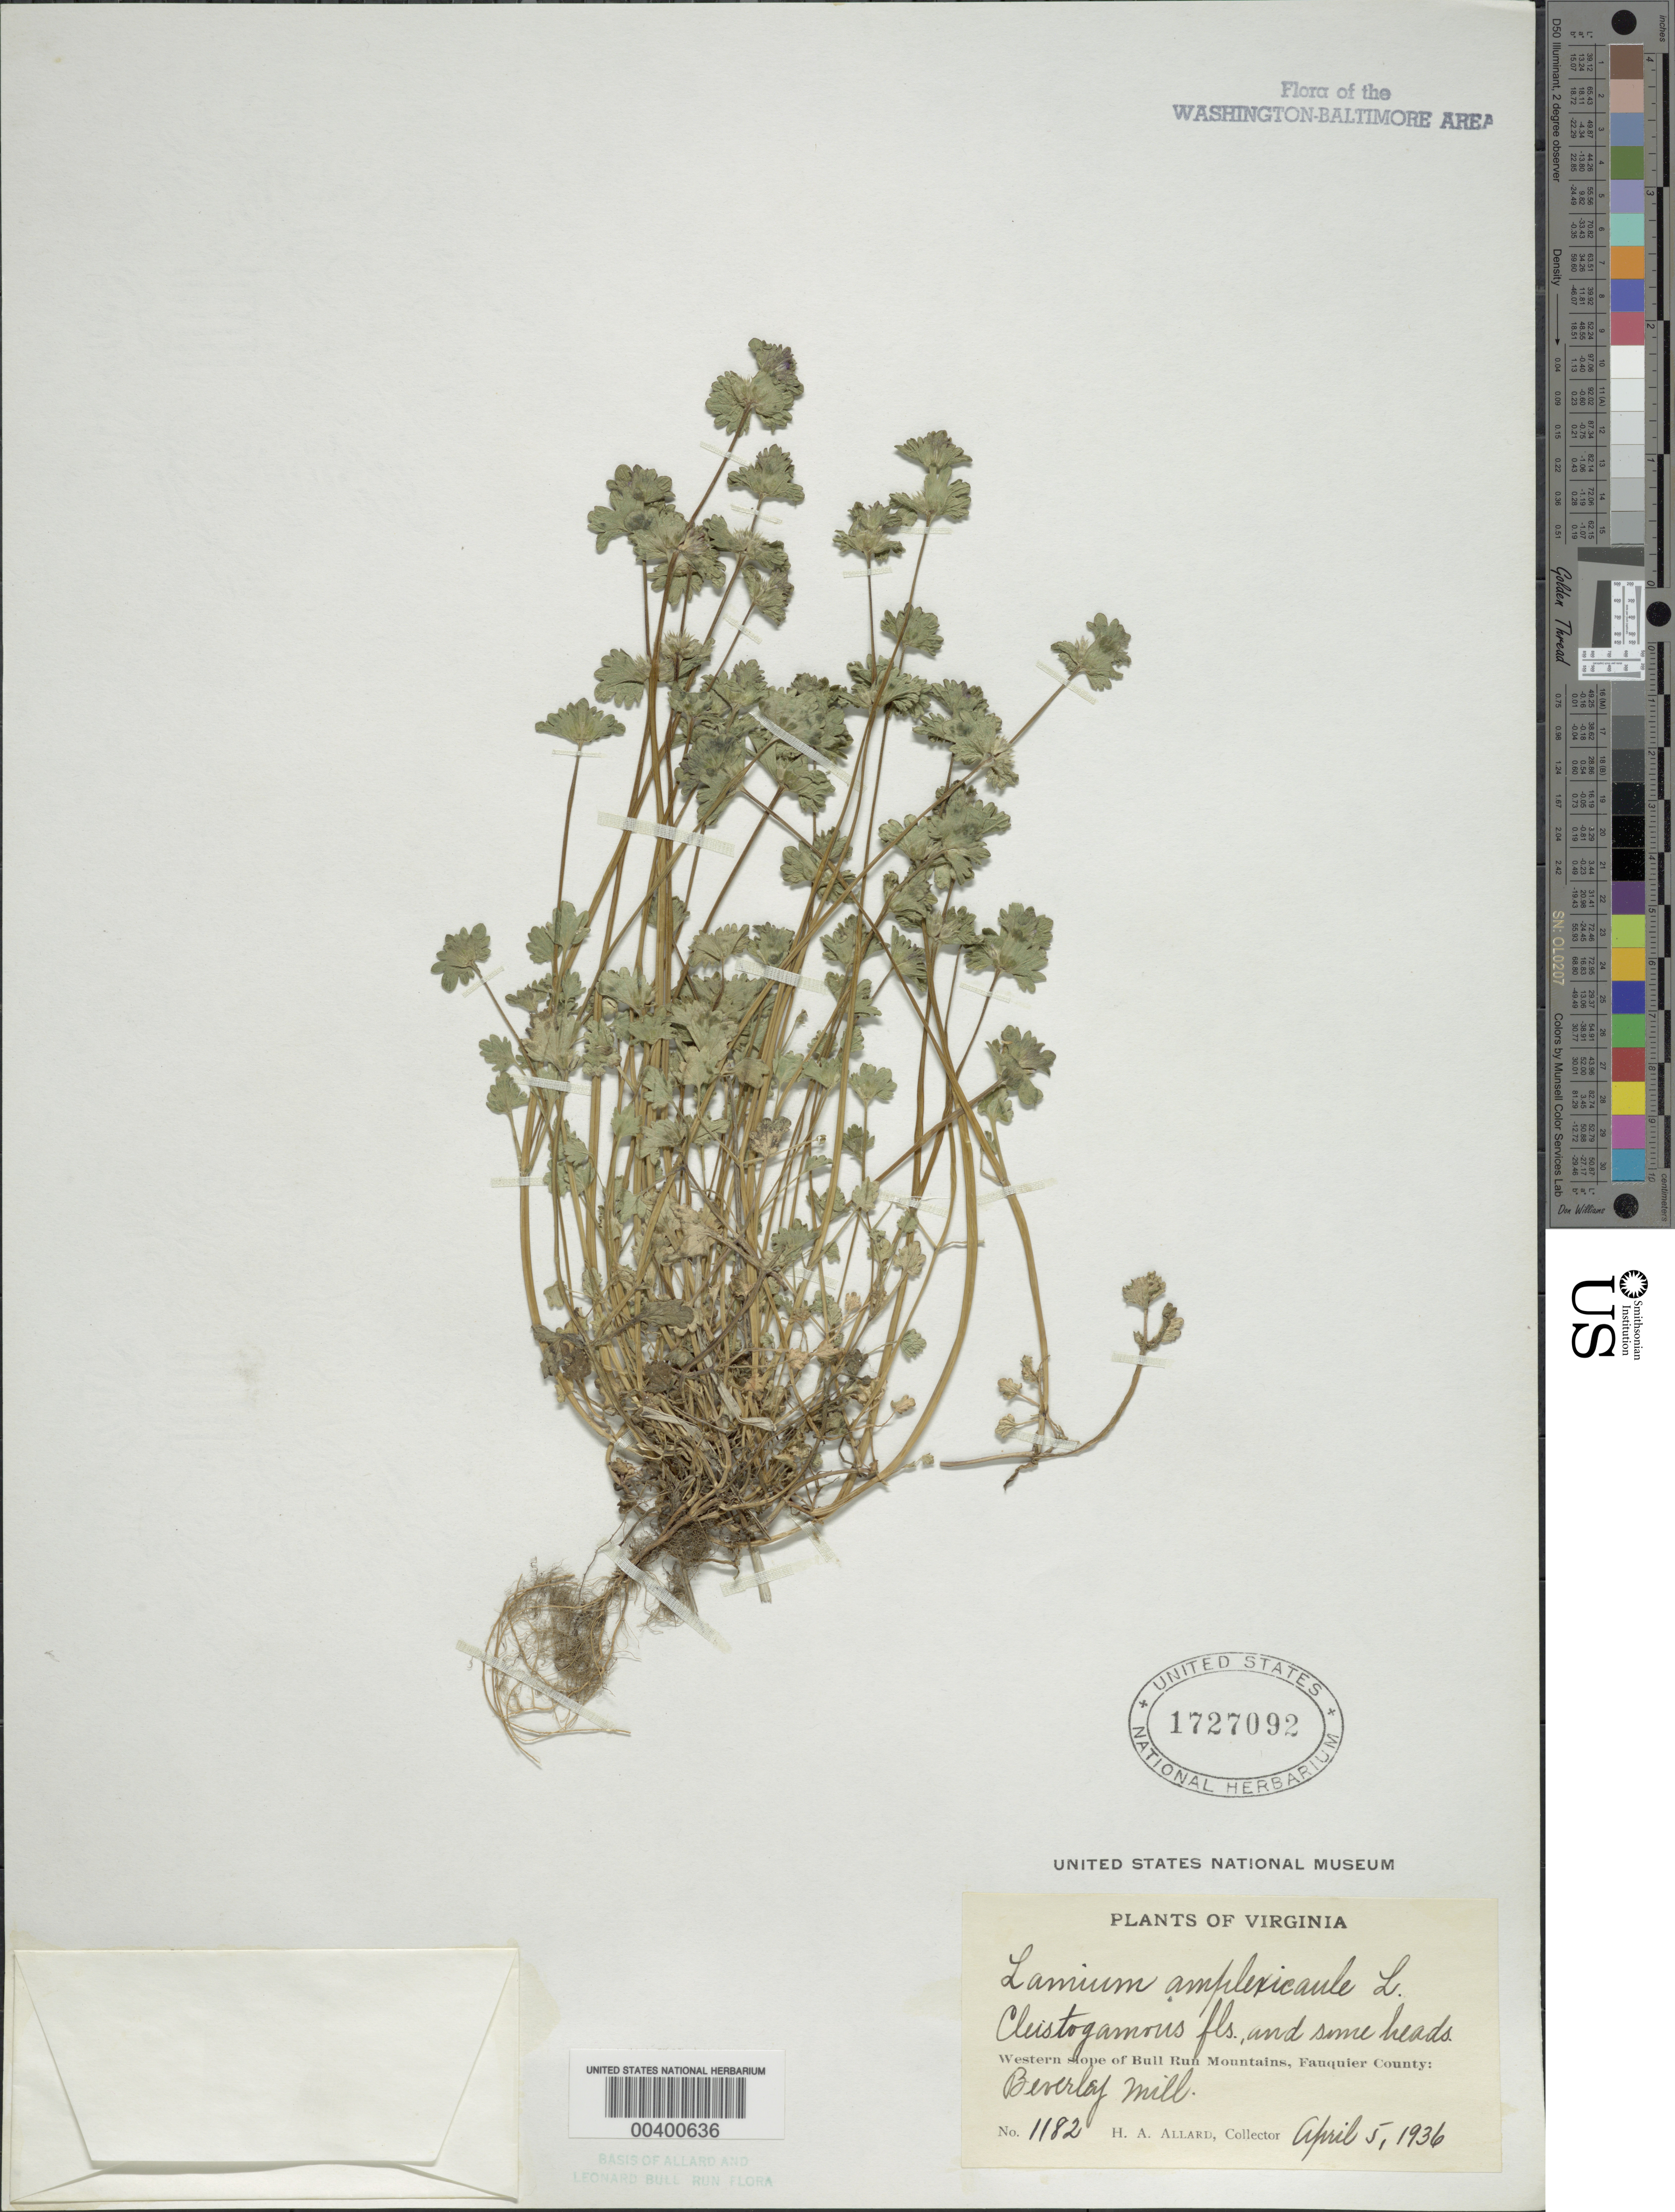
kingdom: Plantae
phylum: Tracheophyta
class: Magnoliopsida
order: Lamiales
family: Lamiaceae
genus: Lamium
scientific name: Lamium amplexicaule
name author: L.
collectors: H. A. Allard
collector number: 1182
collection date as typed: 05 Apr 1936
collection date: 1936-04-05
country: United States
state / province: Virginia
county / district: Fauquier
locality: Beverley Mill, western slope of Bull Run Mts.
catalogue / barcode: US 1727092